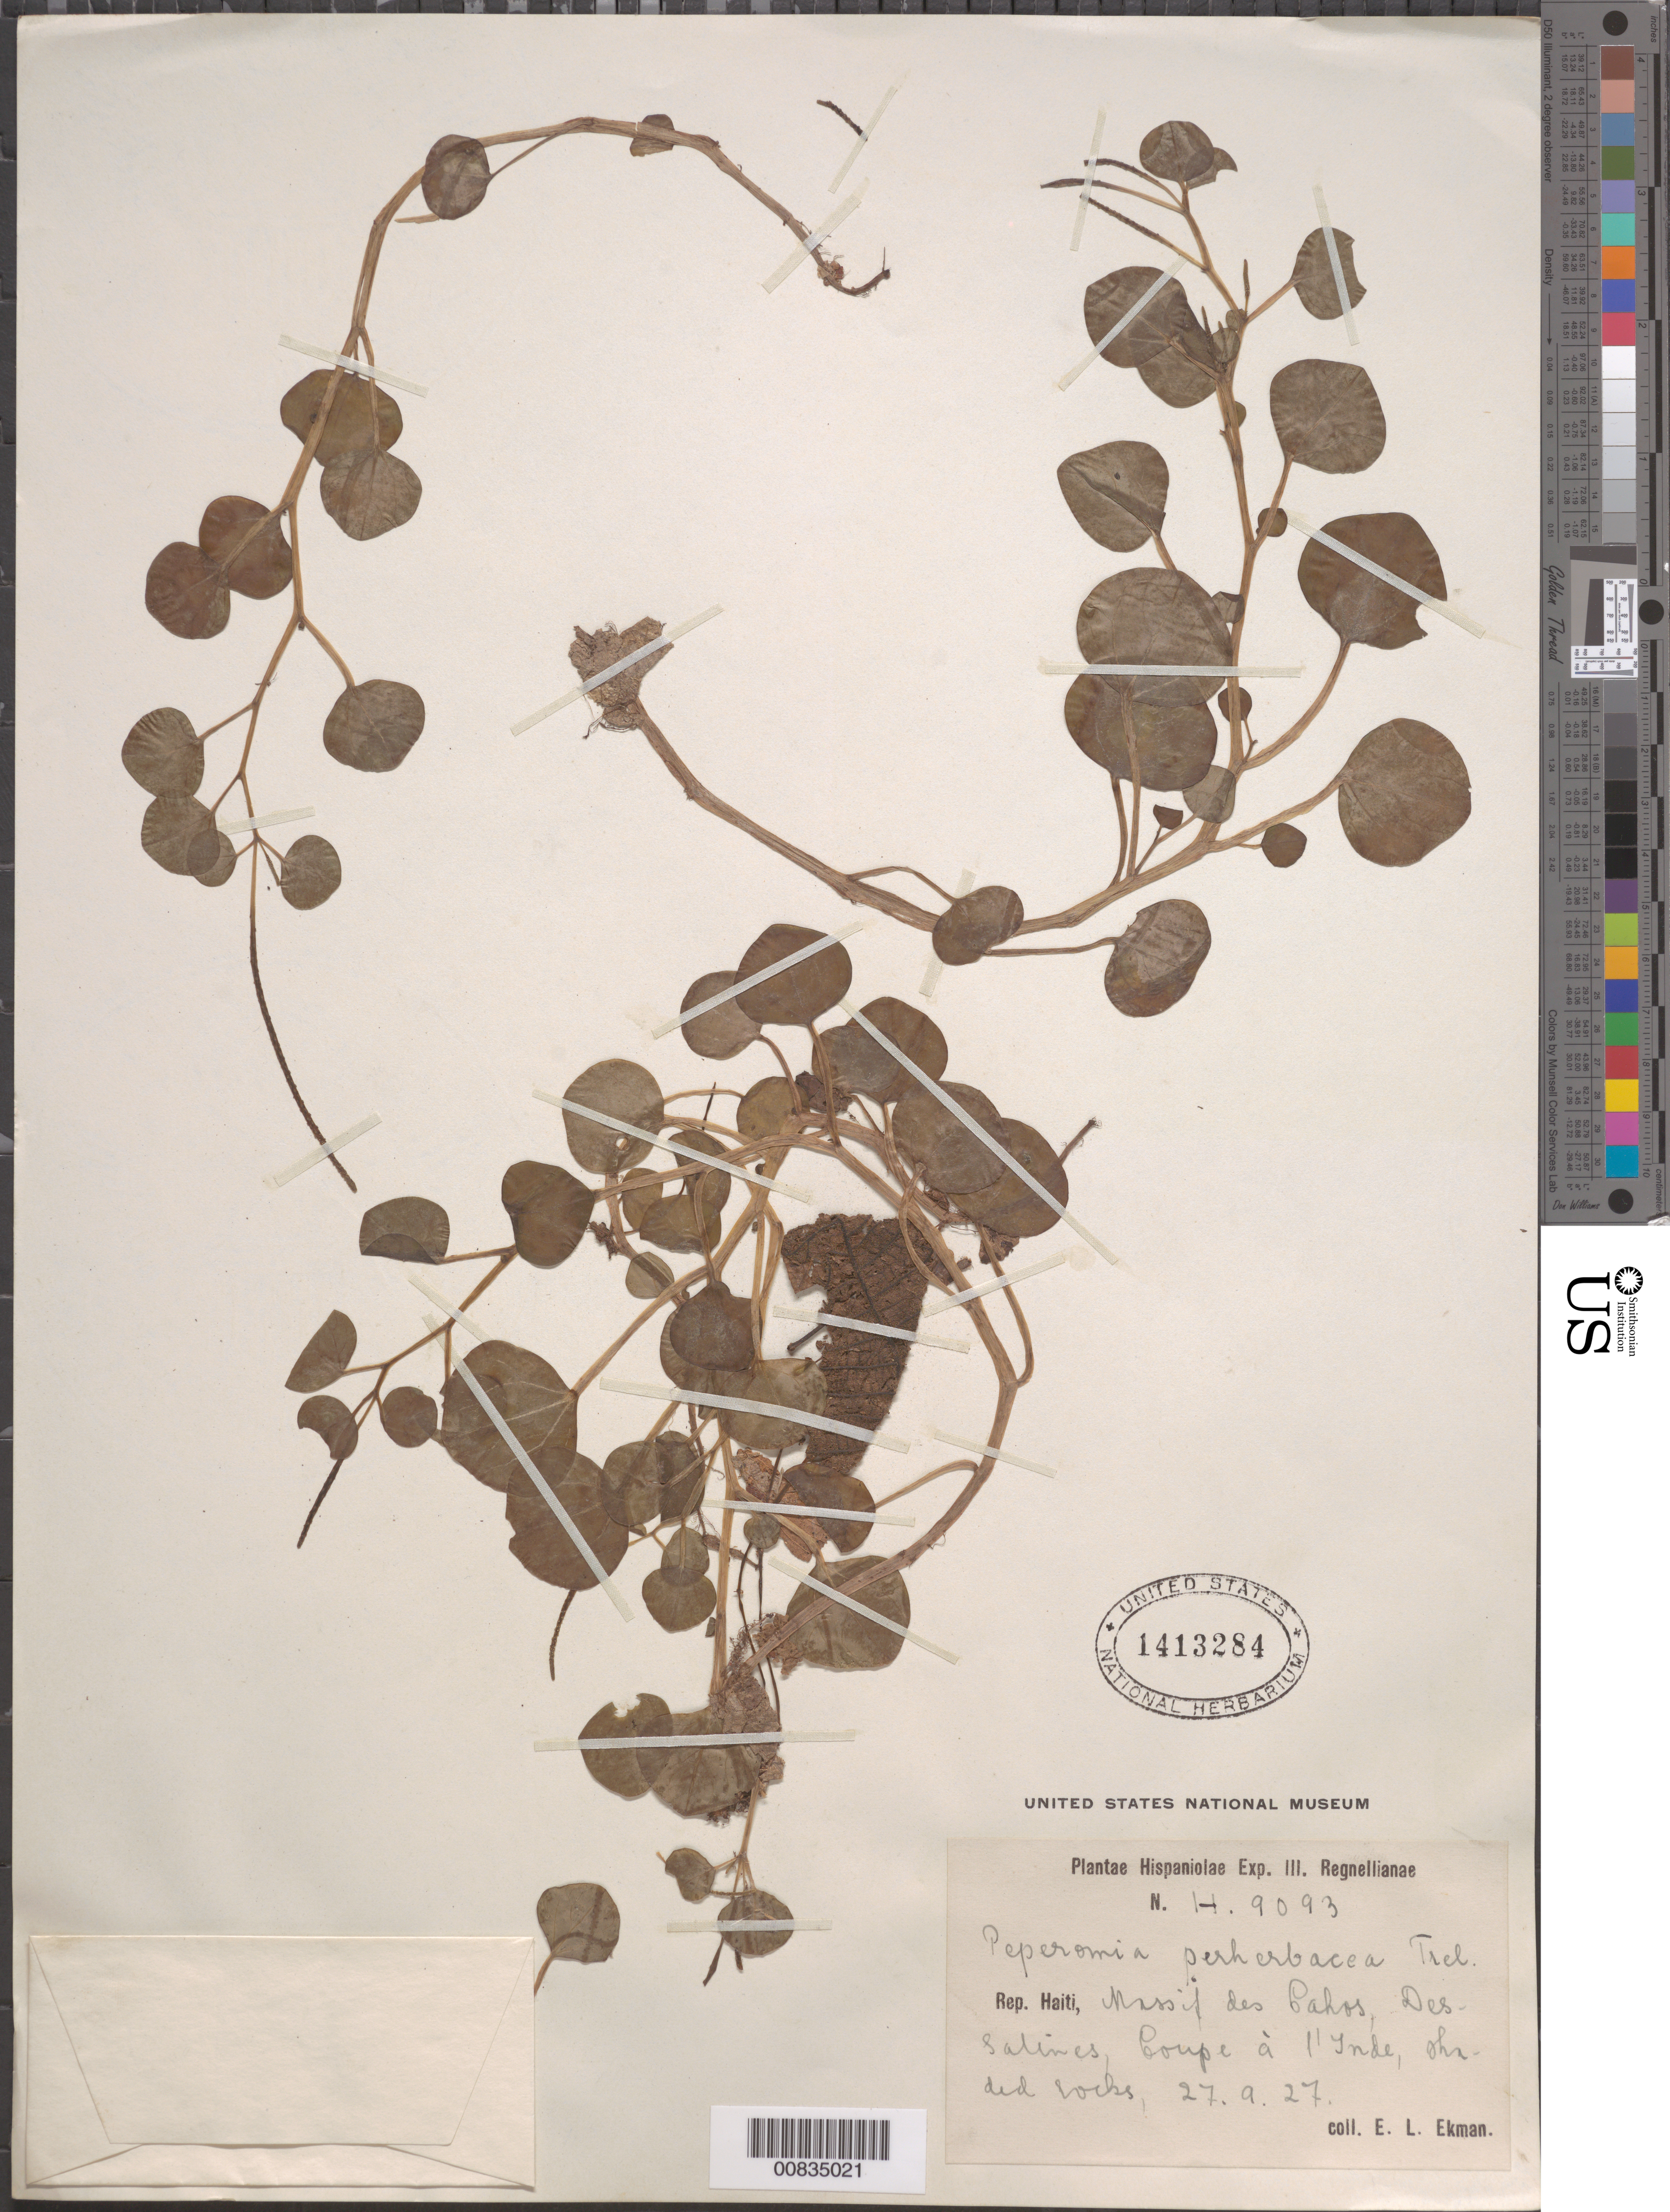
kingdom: Plantae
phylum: Tracheophyta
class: Magnoliopsida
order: Piperales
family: Piperaceae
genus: Peperomia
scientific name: Peperomia perherbacea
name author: Trel.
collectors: E. L. Ekman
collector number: H 9093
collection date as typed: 27 Sep 1927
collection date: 1927-09-27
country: Haiti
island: Hispaniola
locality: Massif des Cahos, Dessalines, Coupe à l'Inde.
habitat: Shaded rocks.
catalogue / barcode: US 1413284